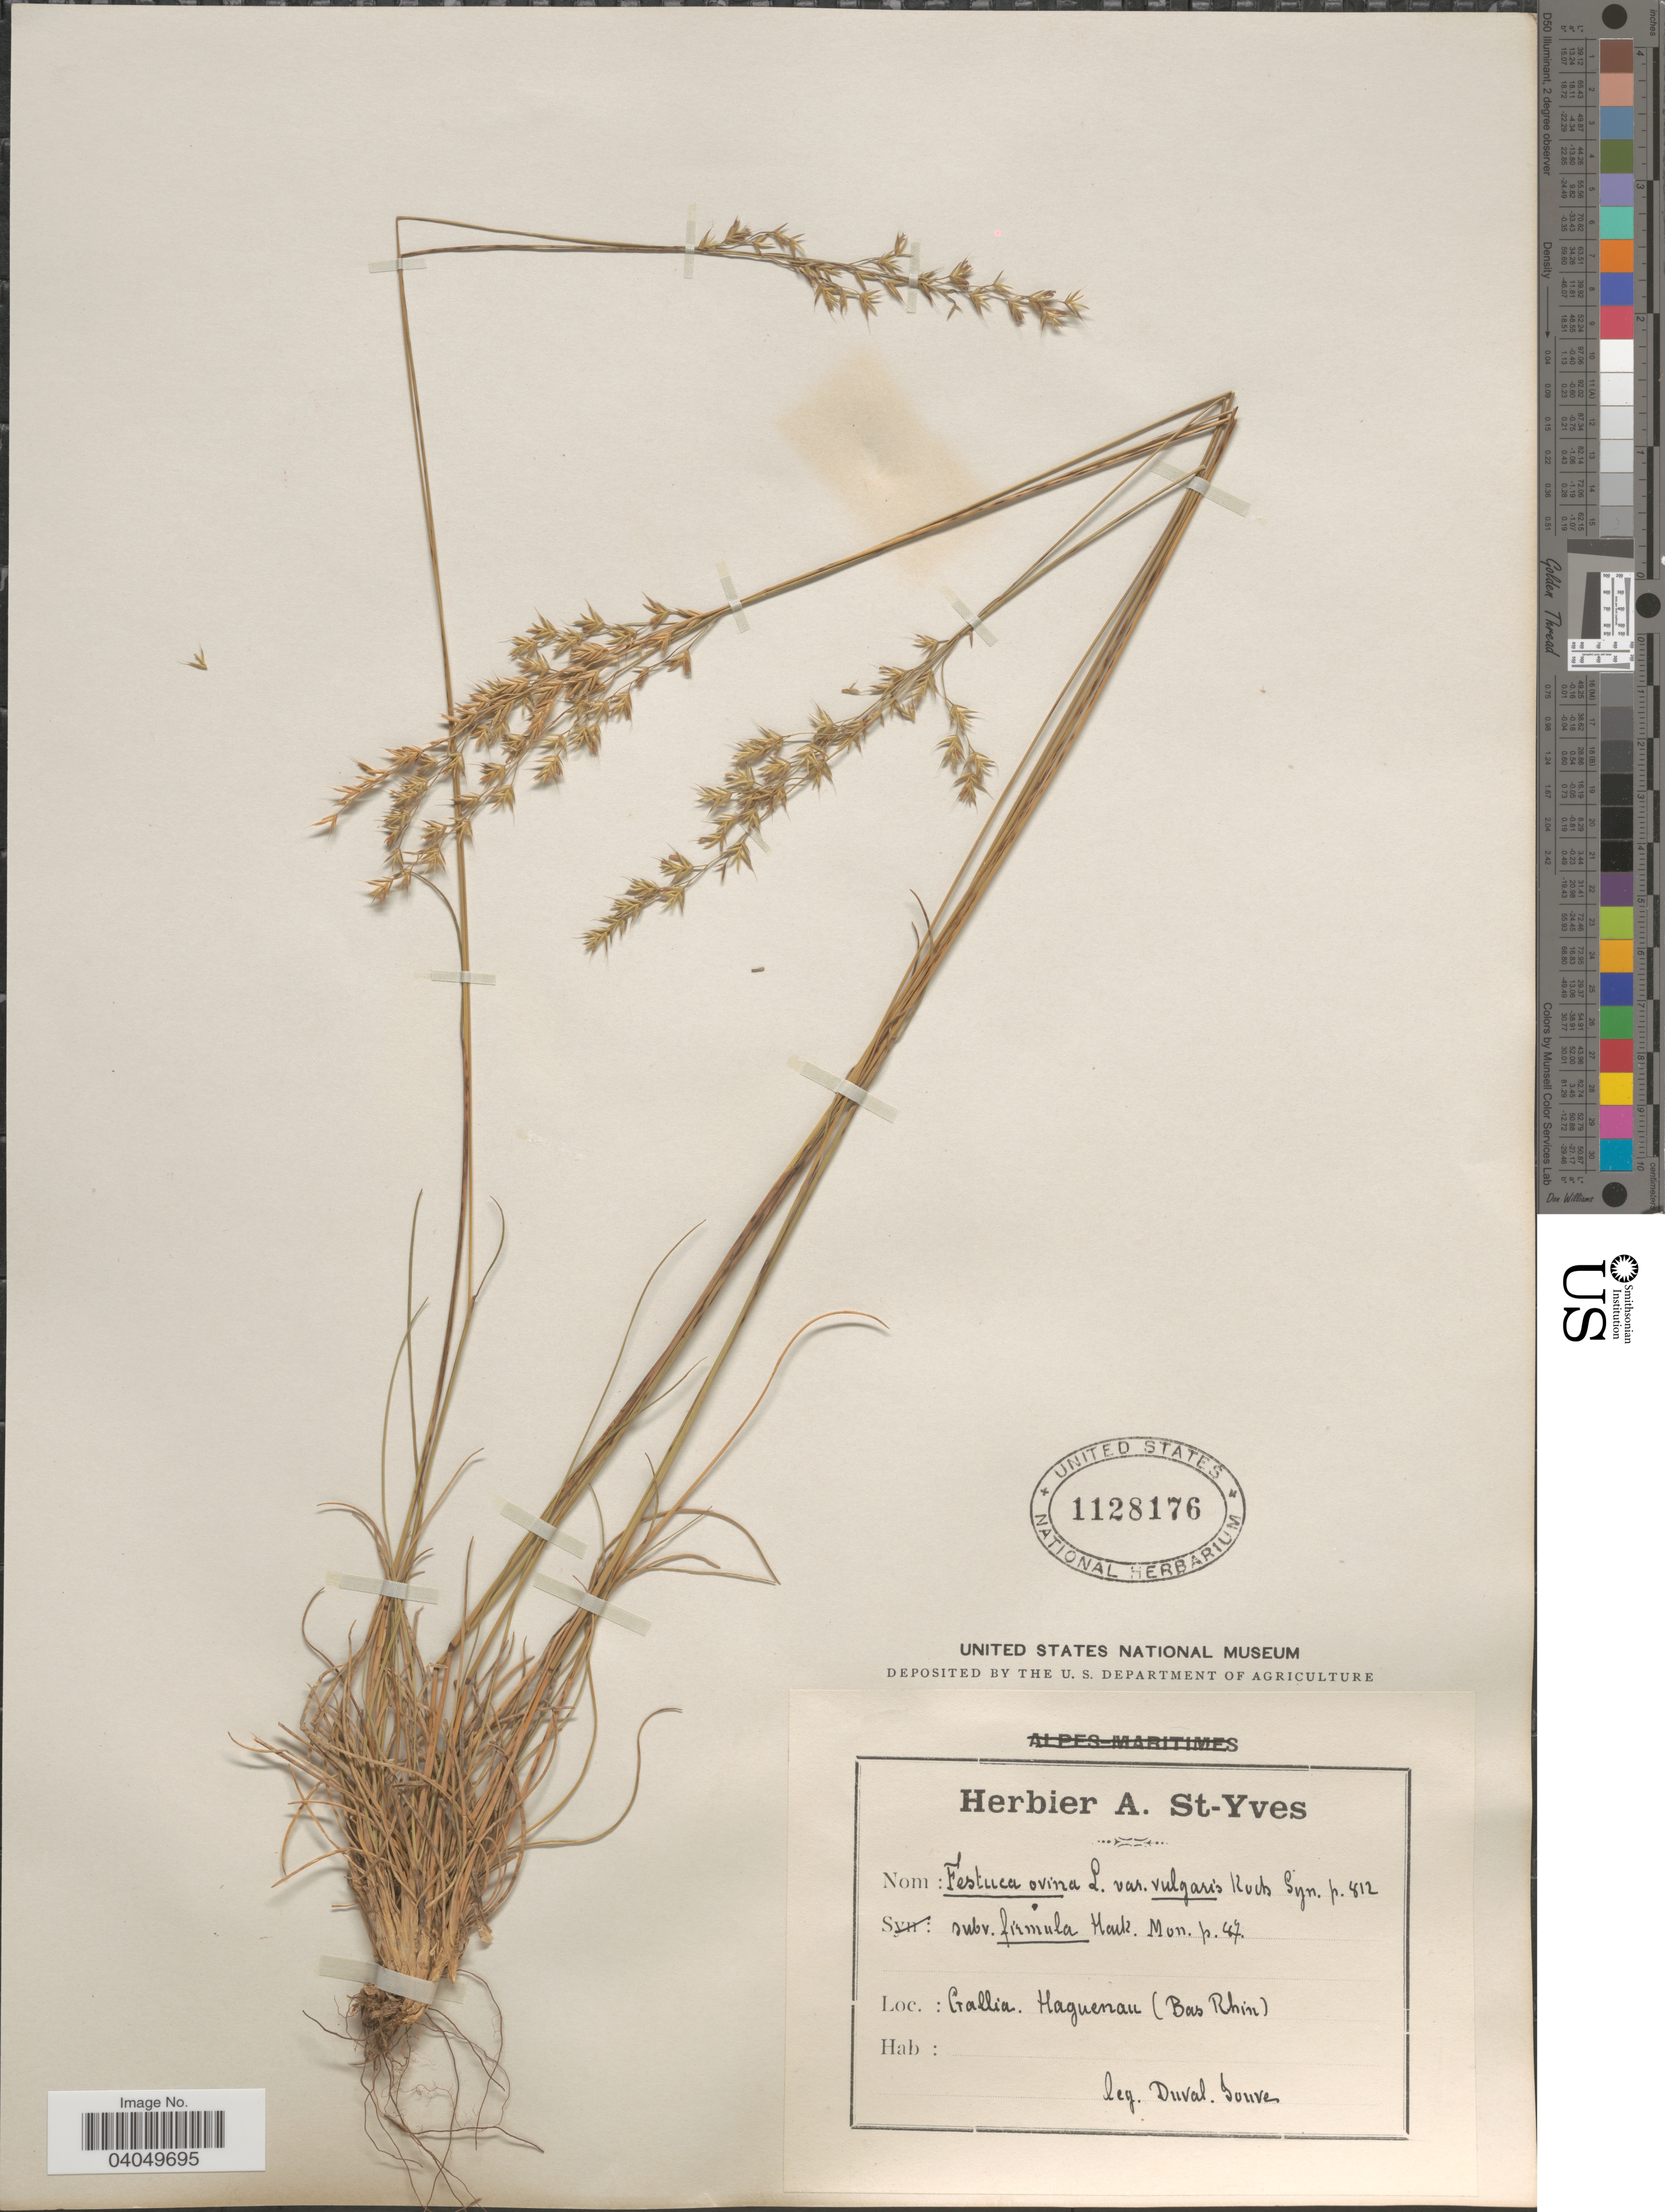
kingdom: Plantae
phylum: Tracheophyta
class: Liliopsida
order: Poales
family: Poaceae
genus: Festuca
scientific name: Festuca ovina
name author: L.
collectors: Duval-Jouve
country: France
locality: Gallia. Haguenau (Bas Rhin).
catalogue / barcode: US 1128176